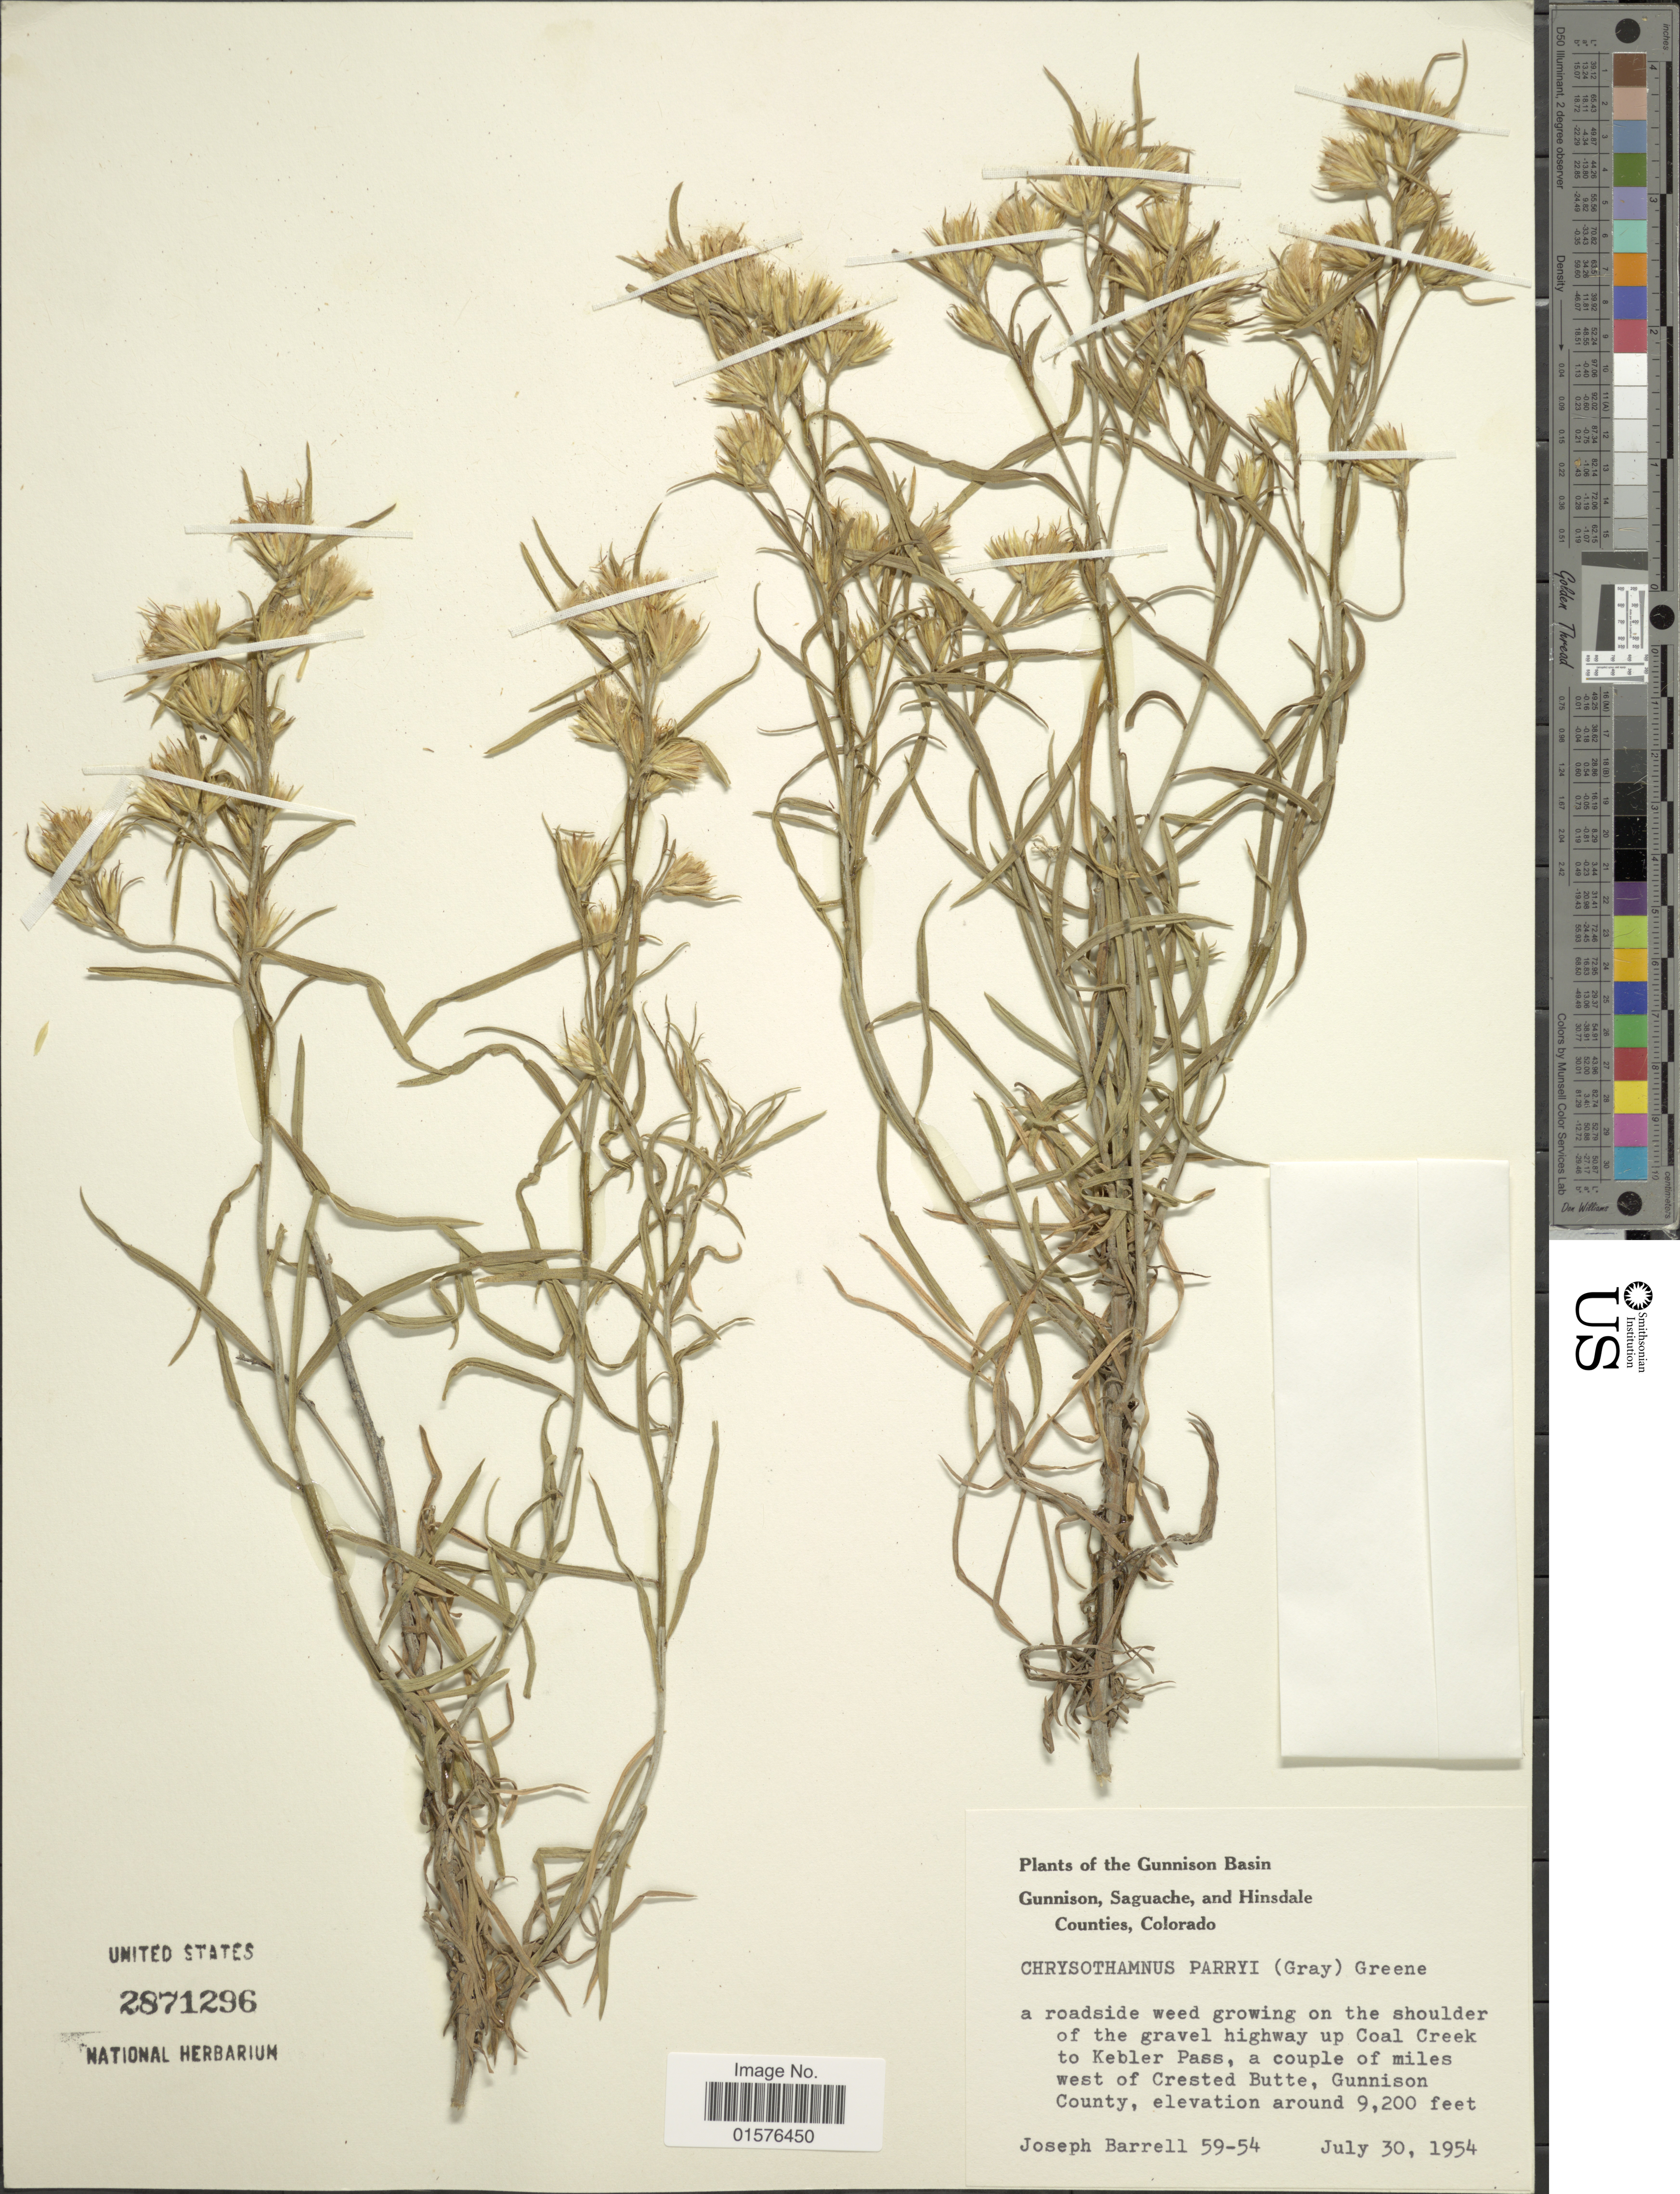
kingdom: Plantae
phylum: Tracheophyta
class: Magnoliopsida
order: Asterales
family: Asteraceae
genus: Ericameria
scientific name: Ericameria parryi var. parryi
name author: (A. Gray) G.L. Nesom & G.I. Baird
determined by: Urbatsch, Lowell E., Curator (LSU), Louisiana State University (UNITED STATES)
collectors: J. Barrell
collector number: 59-54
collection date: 1951-07-30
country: United States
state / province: Colorado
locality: The Gunnison Basin, Gunnison, Saguache, and Hinsdale Counties, the gravel highway up Coal Creek to Kebler Pass, a couple of miles west of Crested Butte, Gunnison County.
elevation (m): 2804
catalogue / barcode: US 2871296